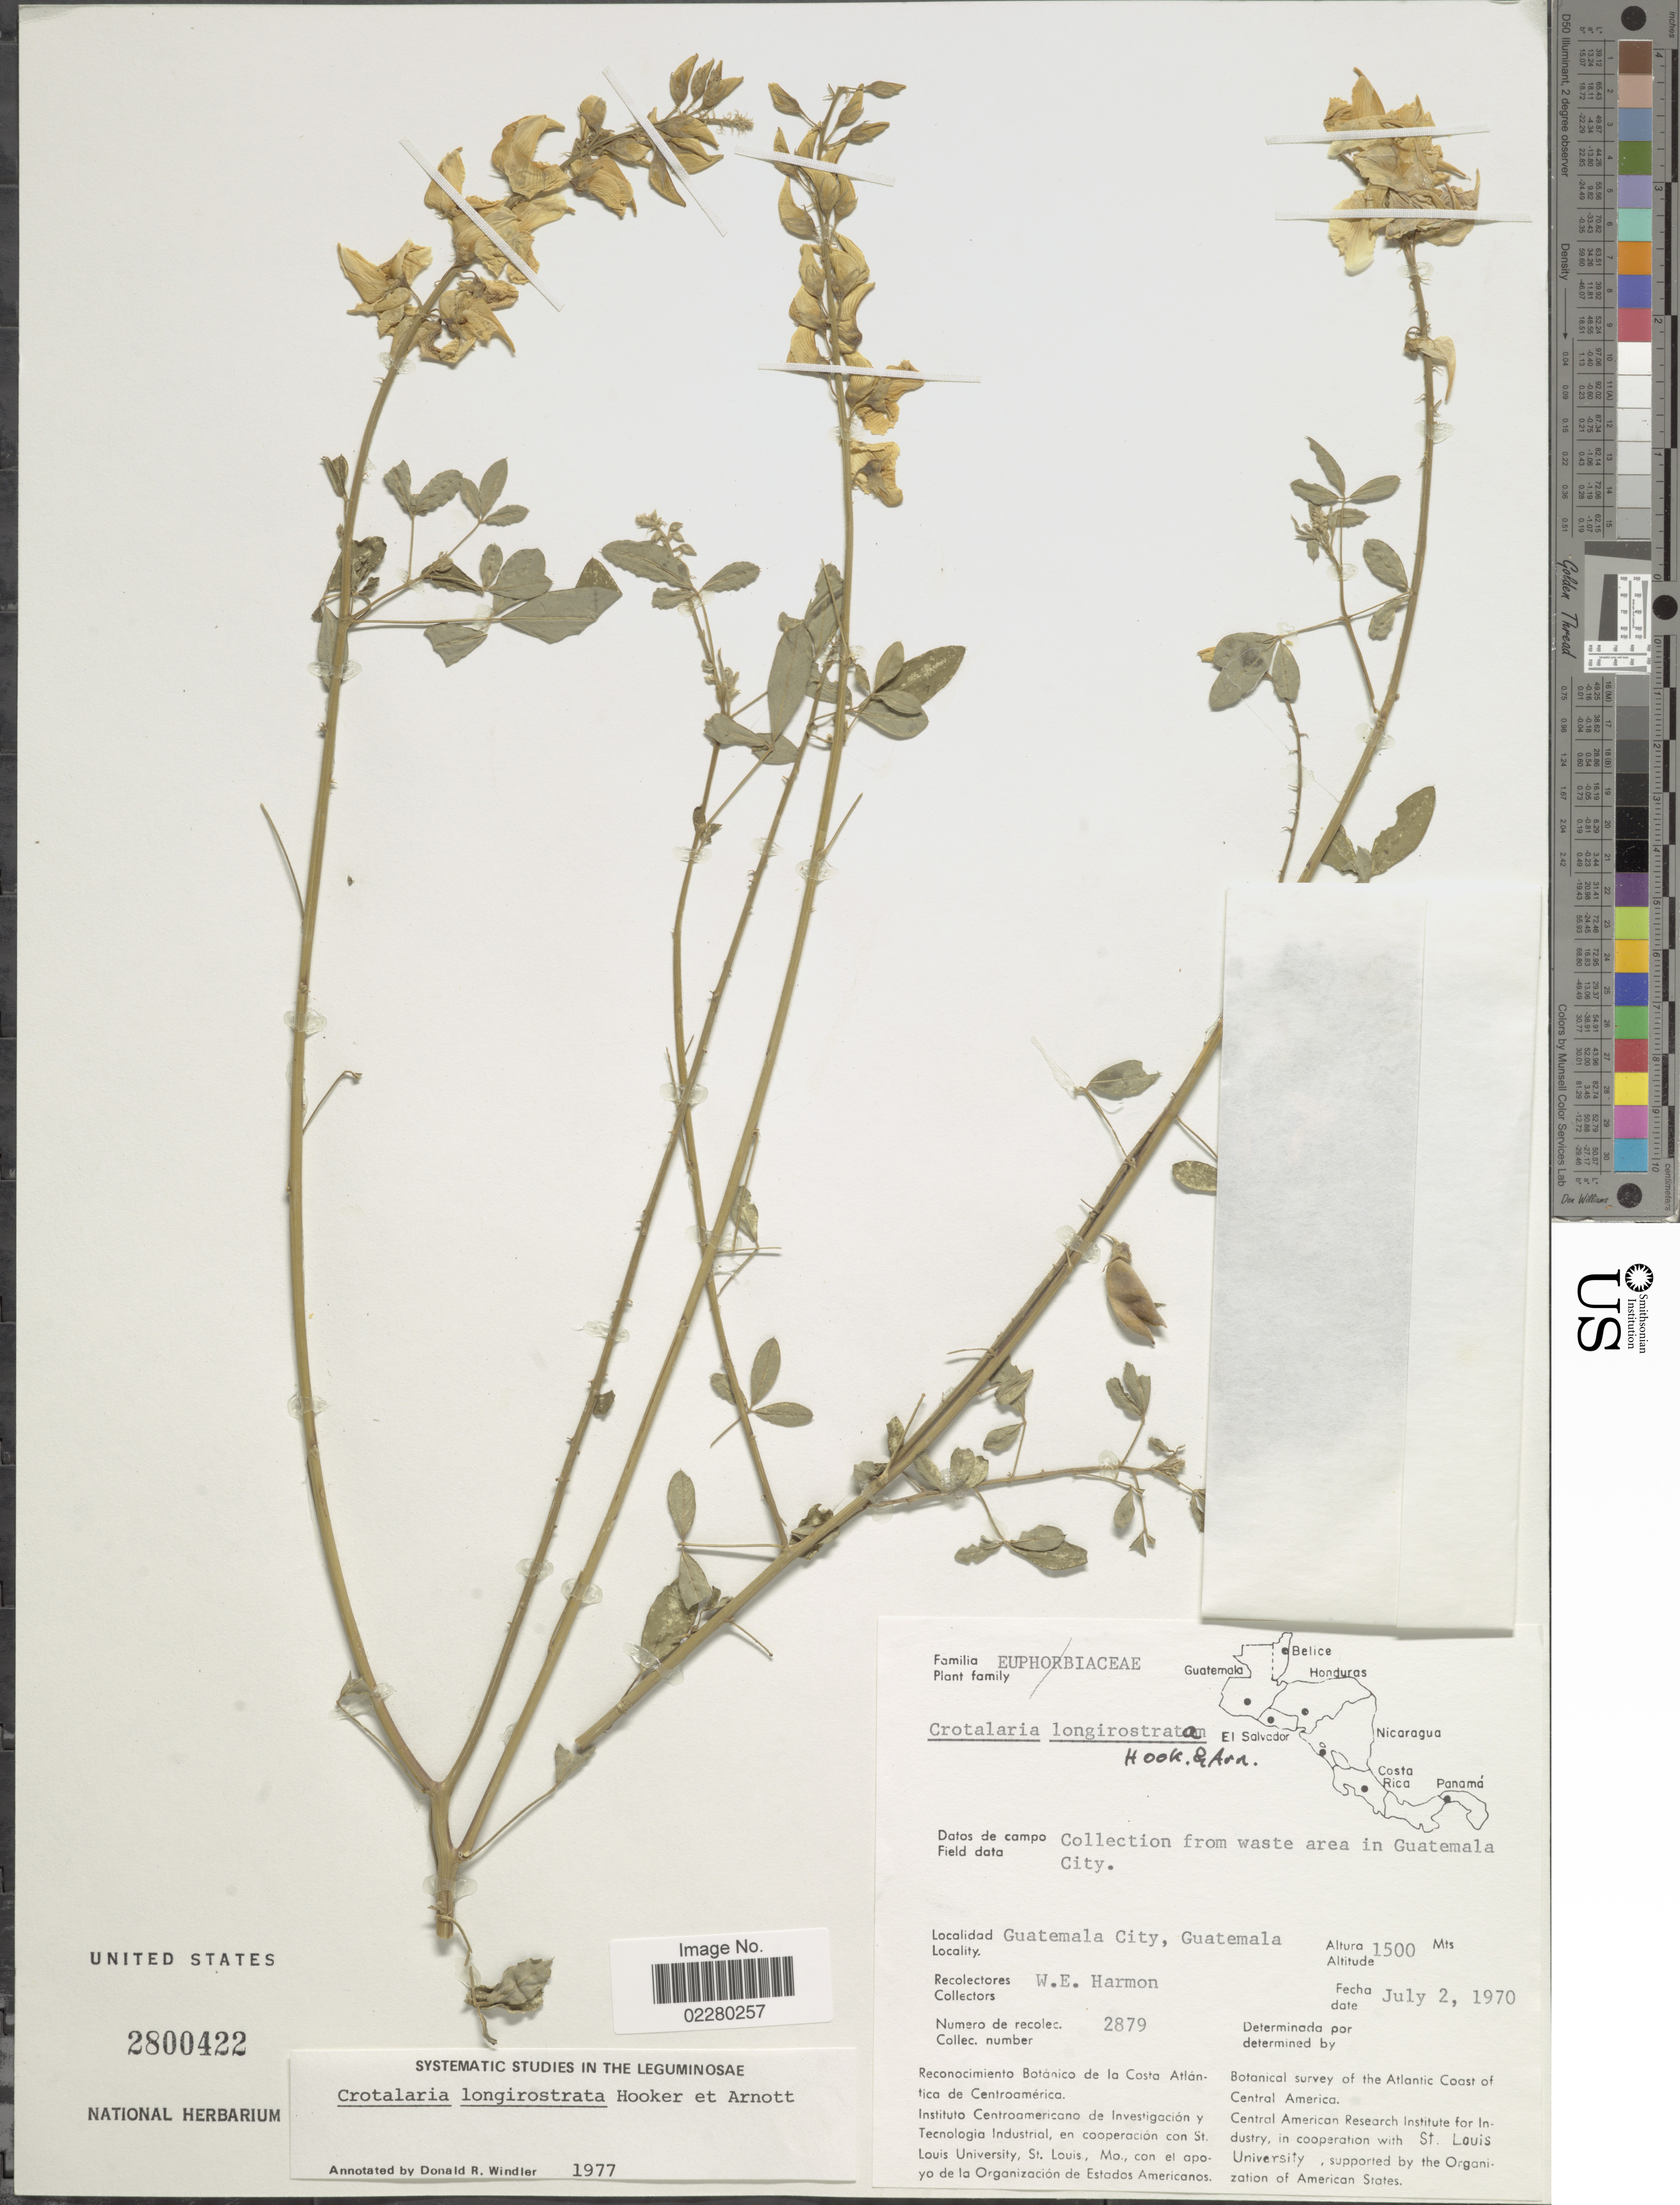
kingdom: Plantae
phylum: Tracheophyta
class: Magnoliopsida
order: Fabales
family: Fabaceae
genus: Crotalaria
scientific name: Crotalaria longirostrata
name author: Hook. & Arn.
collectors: W. E. Harmon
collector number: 2879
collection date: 1970-07-02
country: Guatemala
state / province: Guatemala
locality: Collection from waste area in Guatemala City. Guatemala City, Guatemala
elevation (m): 1500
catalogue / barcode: US 2800422